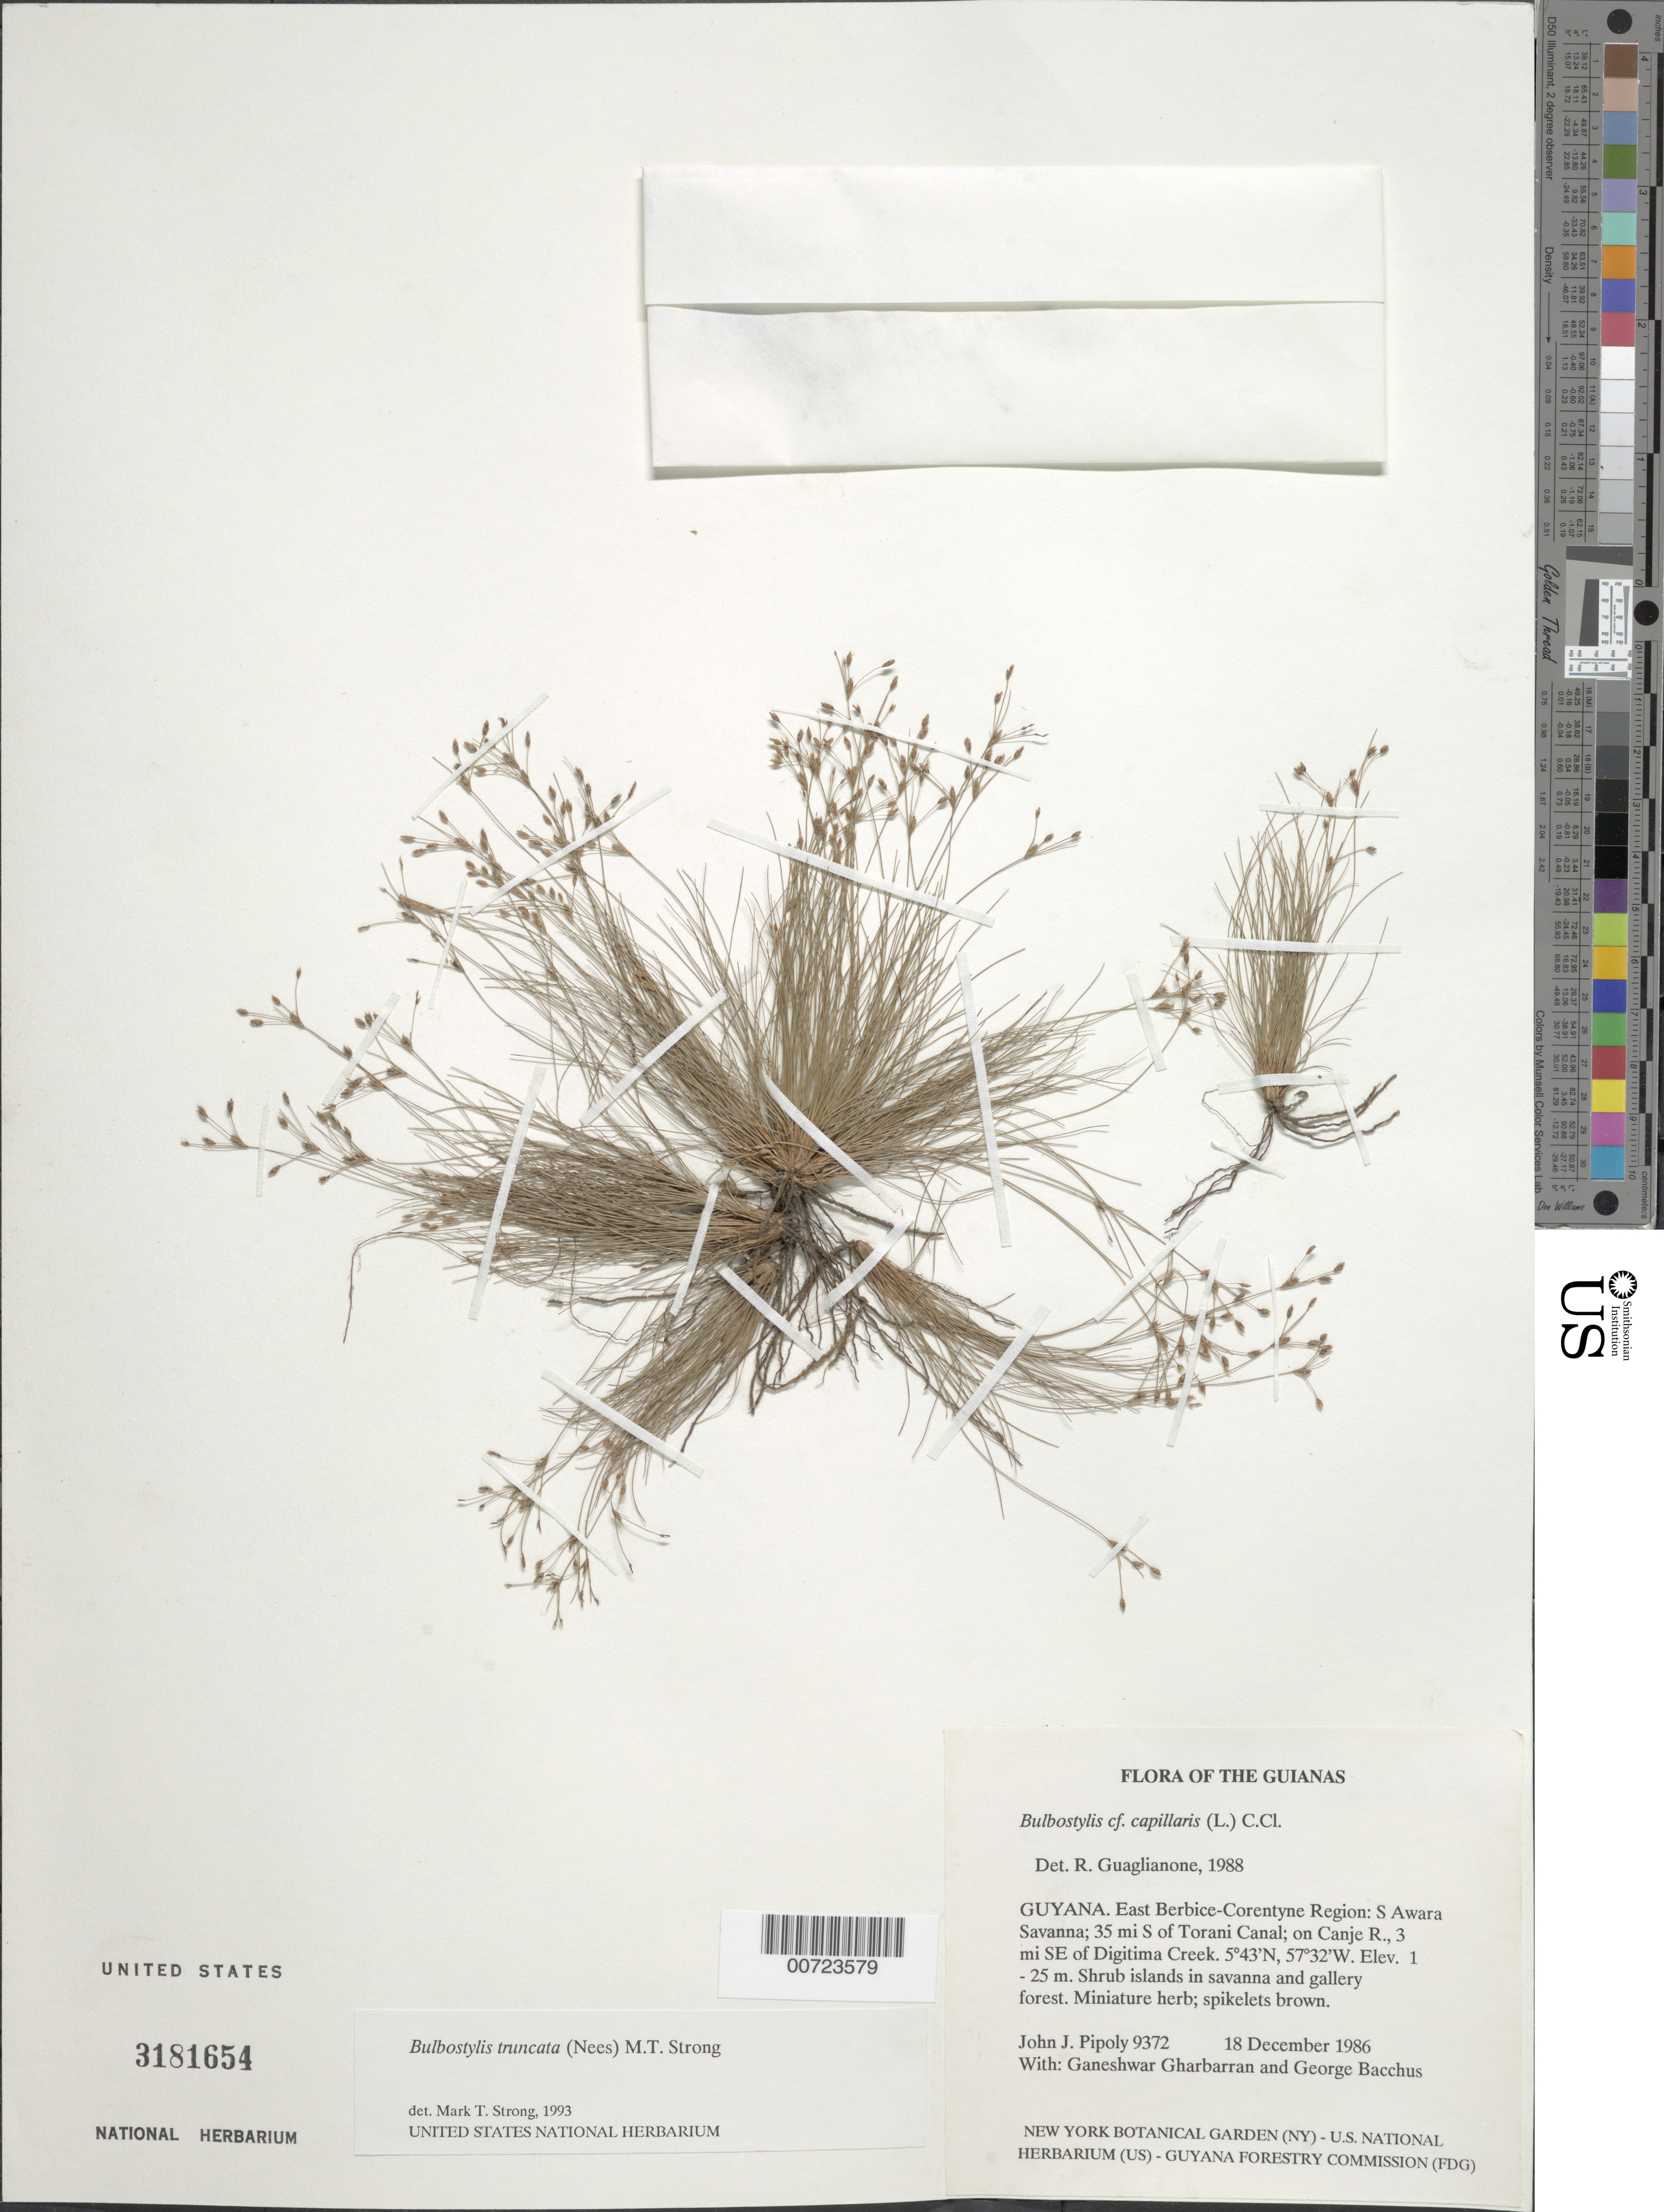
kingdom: Plantae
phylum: Tracheophyta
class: Liliopsida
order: Poales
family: Cyperaceae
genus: Bulbostylis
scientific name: Bulbostylis truncata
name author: (Nees) M.T. Strong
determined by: Strong, M. T., (US), Smithsonian Institution - National Museum of Natural History (UNITED STATES)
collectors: J. J. Pipoly, G. Gharbarran & G. Bacchus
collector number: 9372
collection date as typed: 18 December 1986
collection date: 1986-12-18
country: Guyana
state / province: E. Berbice-Corentyne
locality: S Awara Savanna; ±35 mi S of Torani Canal; on Canje R., 3 mi SE of Digitima Creek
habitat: Shrub islands in savanna and gallery forest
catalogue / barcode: US 3181654